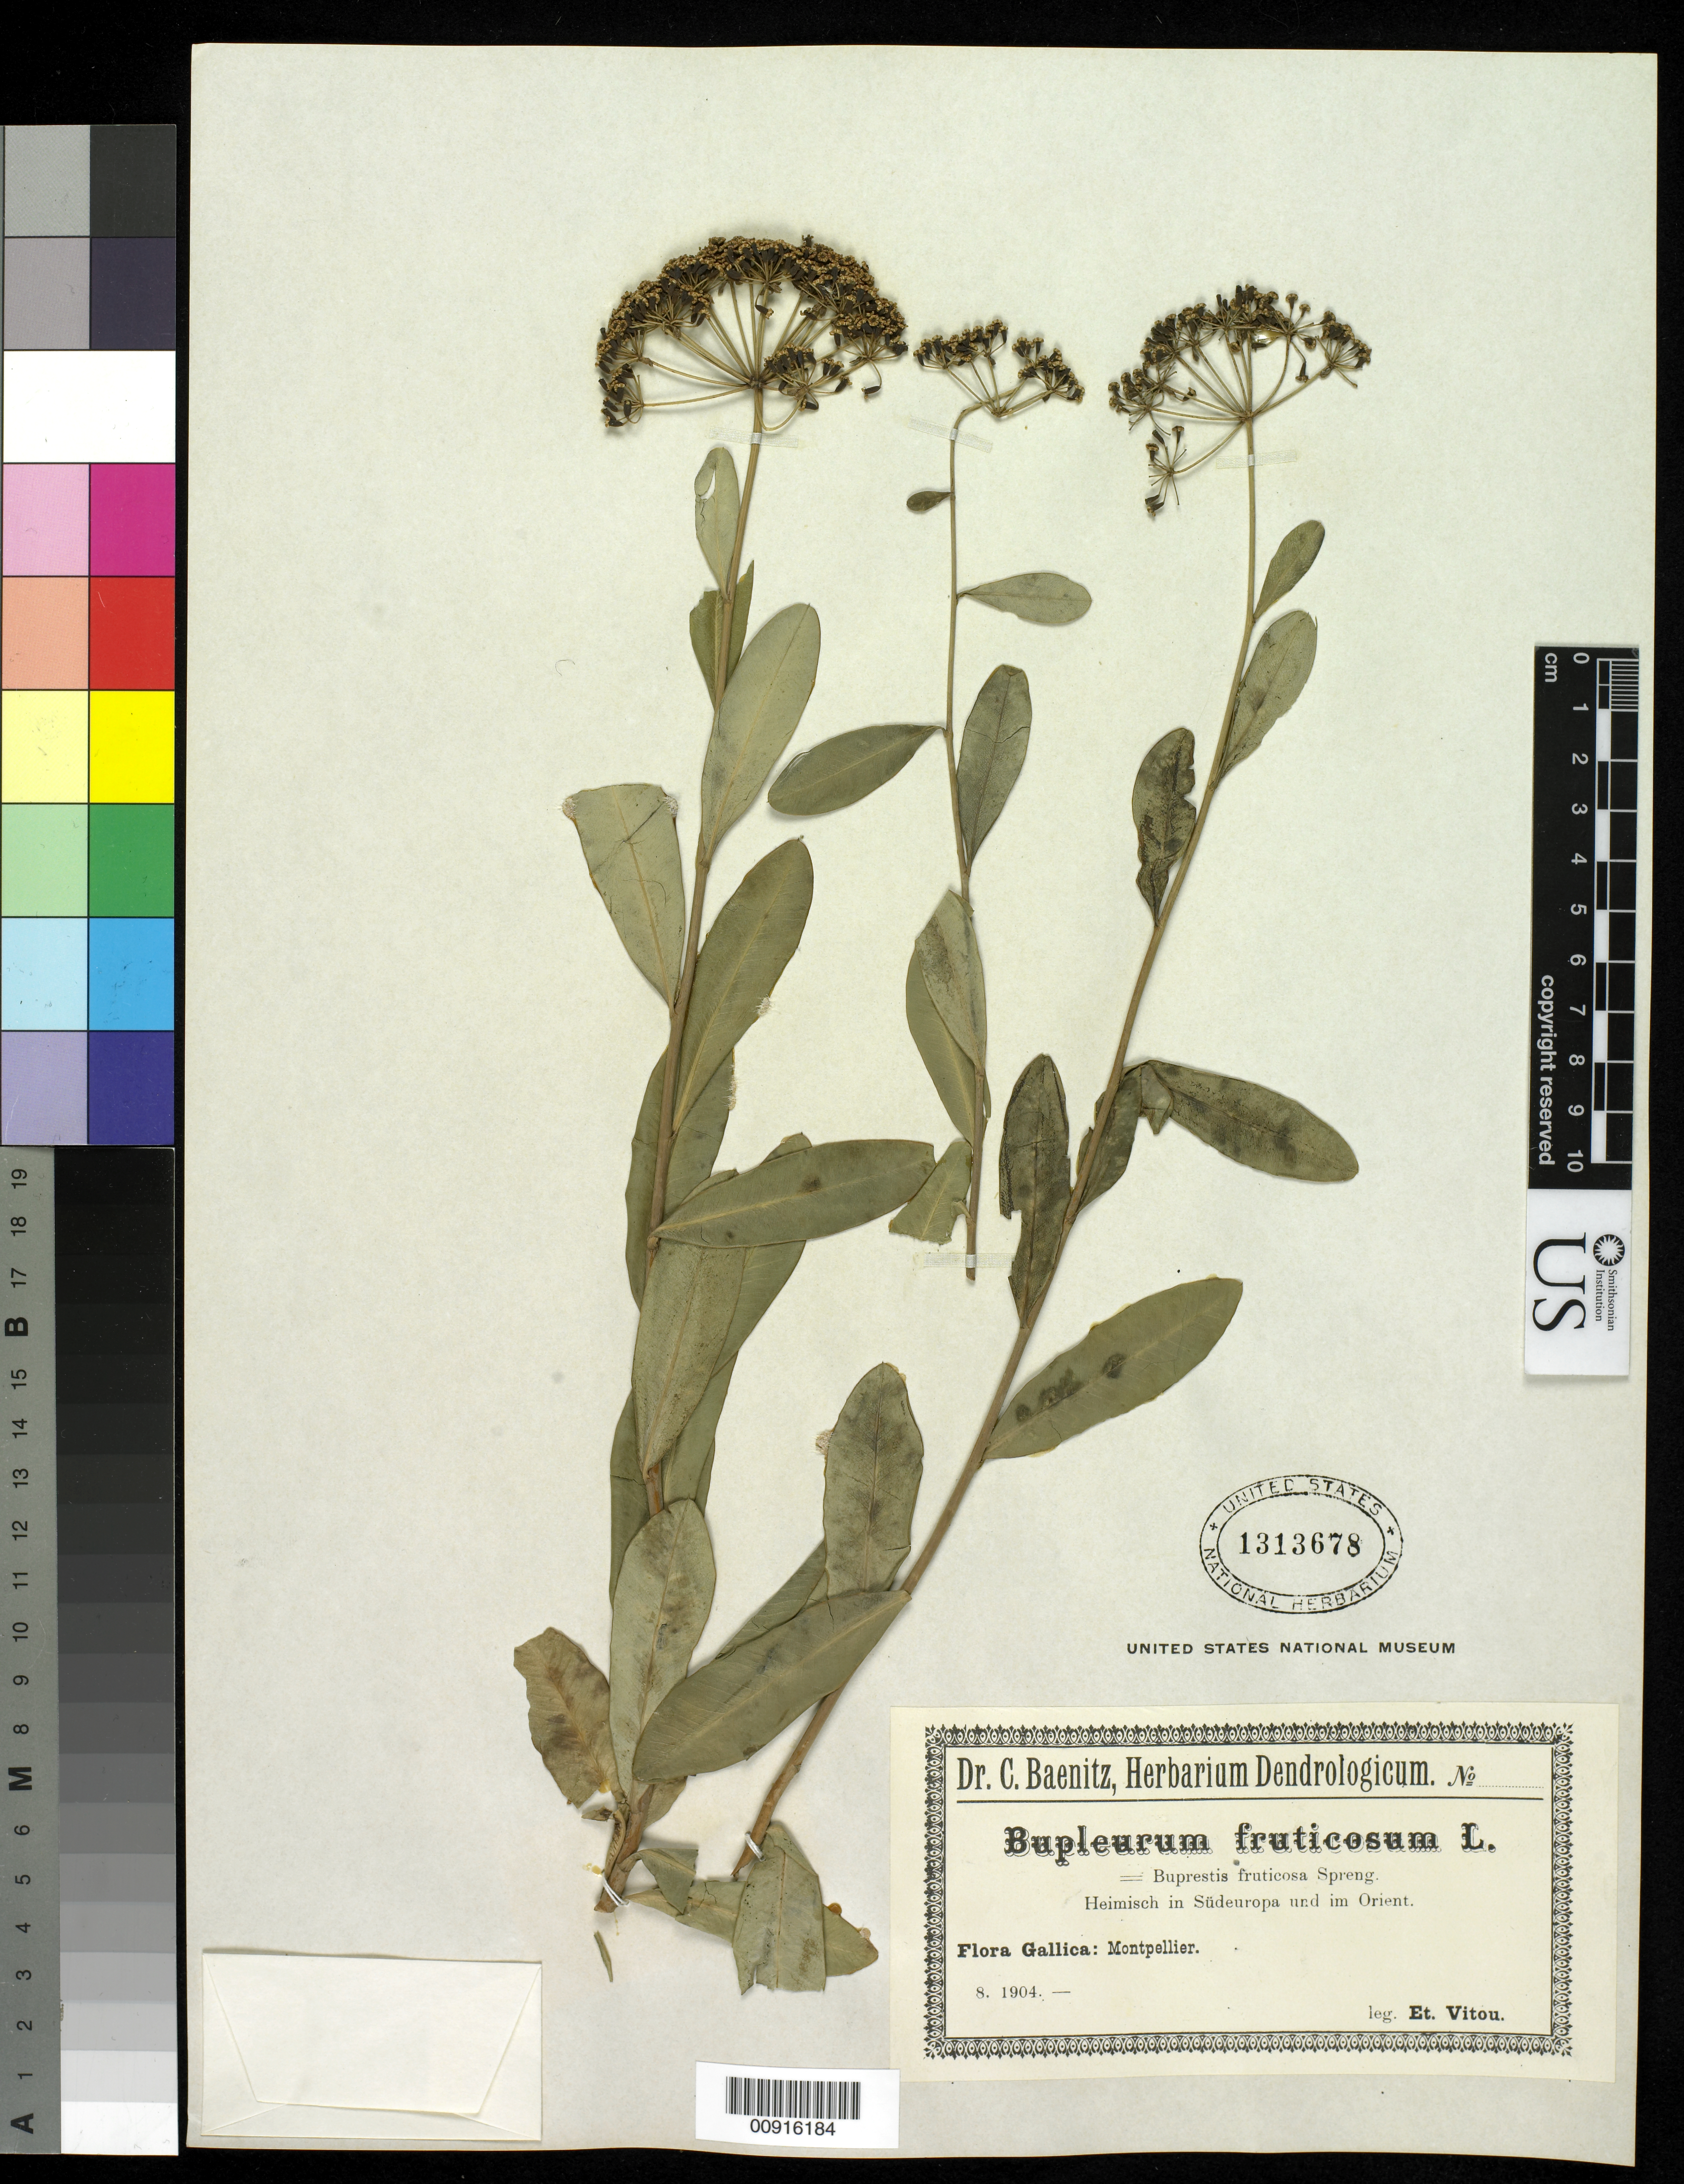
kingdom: Plantae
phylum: Tracheophyta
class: Magnoliopsida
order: Apiales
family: Apiaceae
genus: Bupleurum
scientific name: Bupleurum fruticosum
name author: L.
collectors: E. Vitou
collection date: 1904-08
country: France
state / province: Occitanie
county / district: Hérault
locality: Montpellier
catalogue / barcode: US 1313678